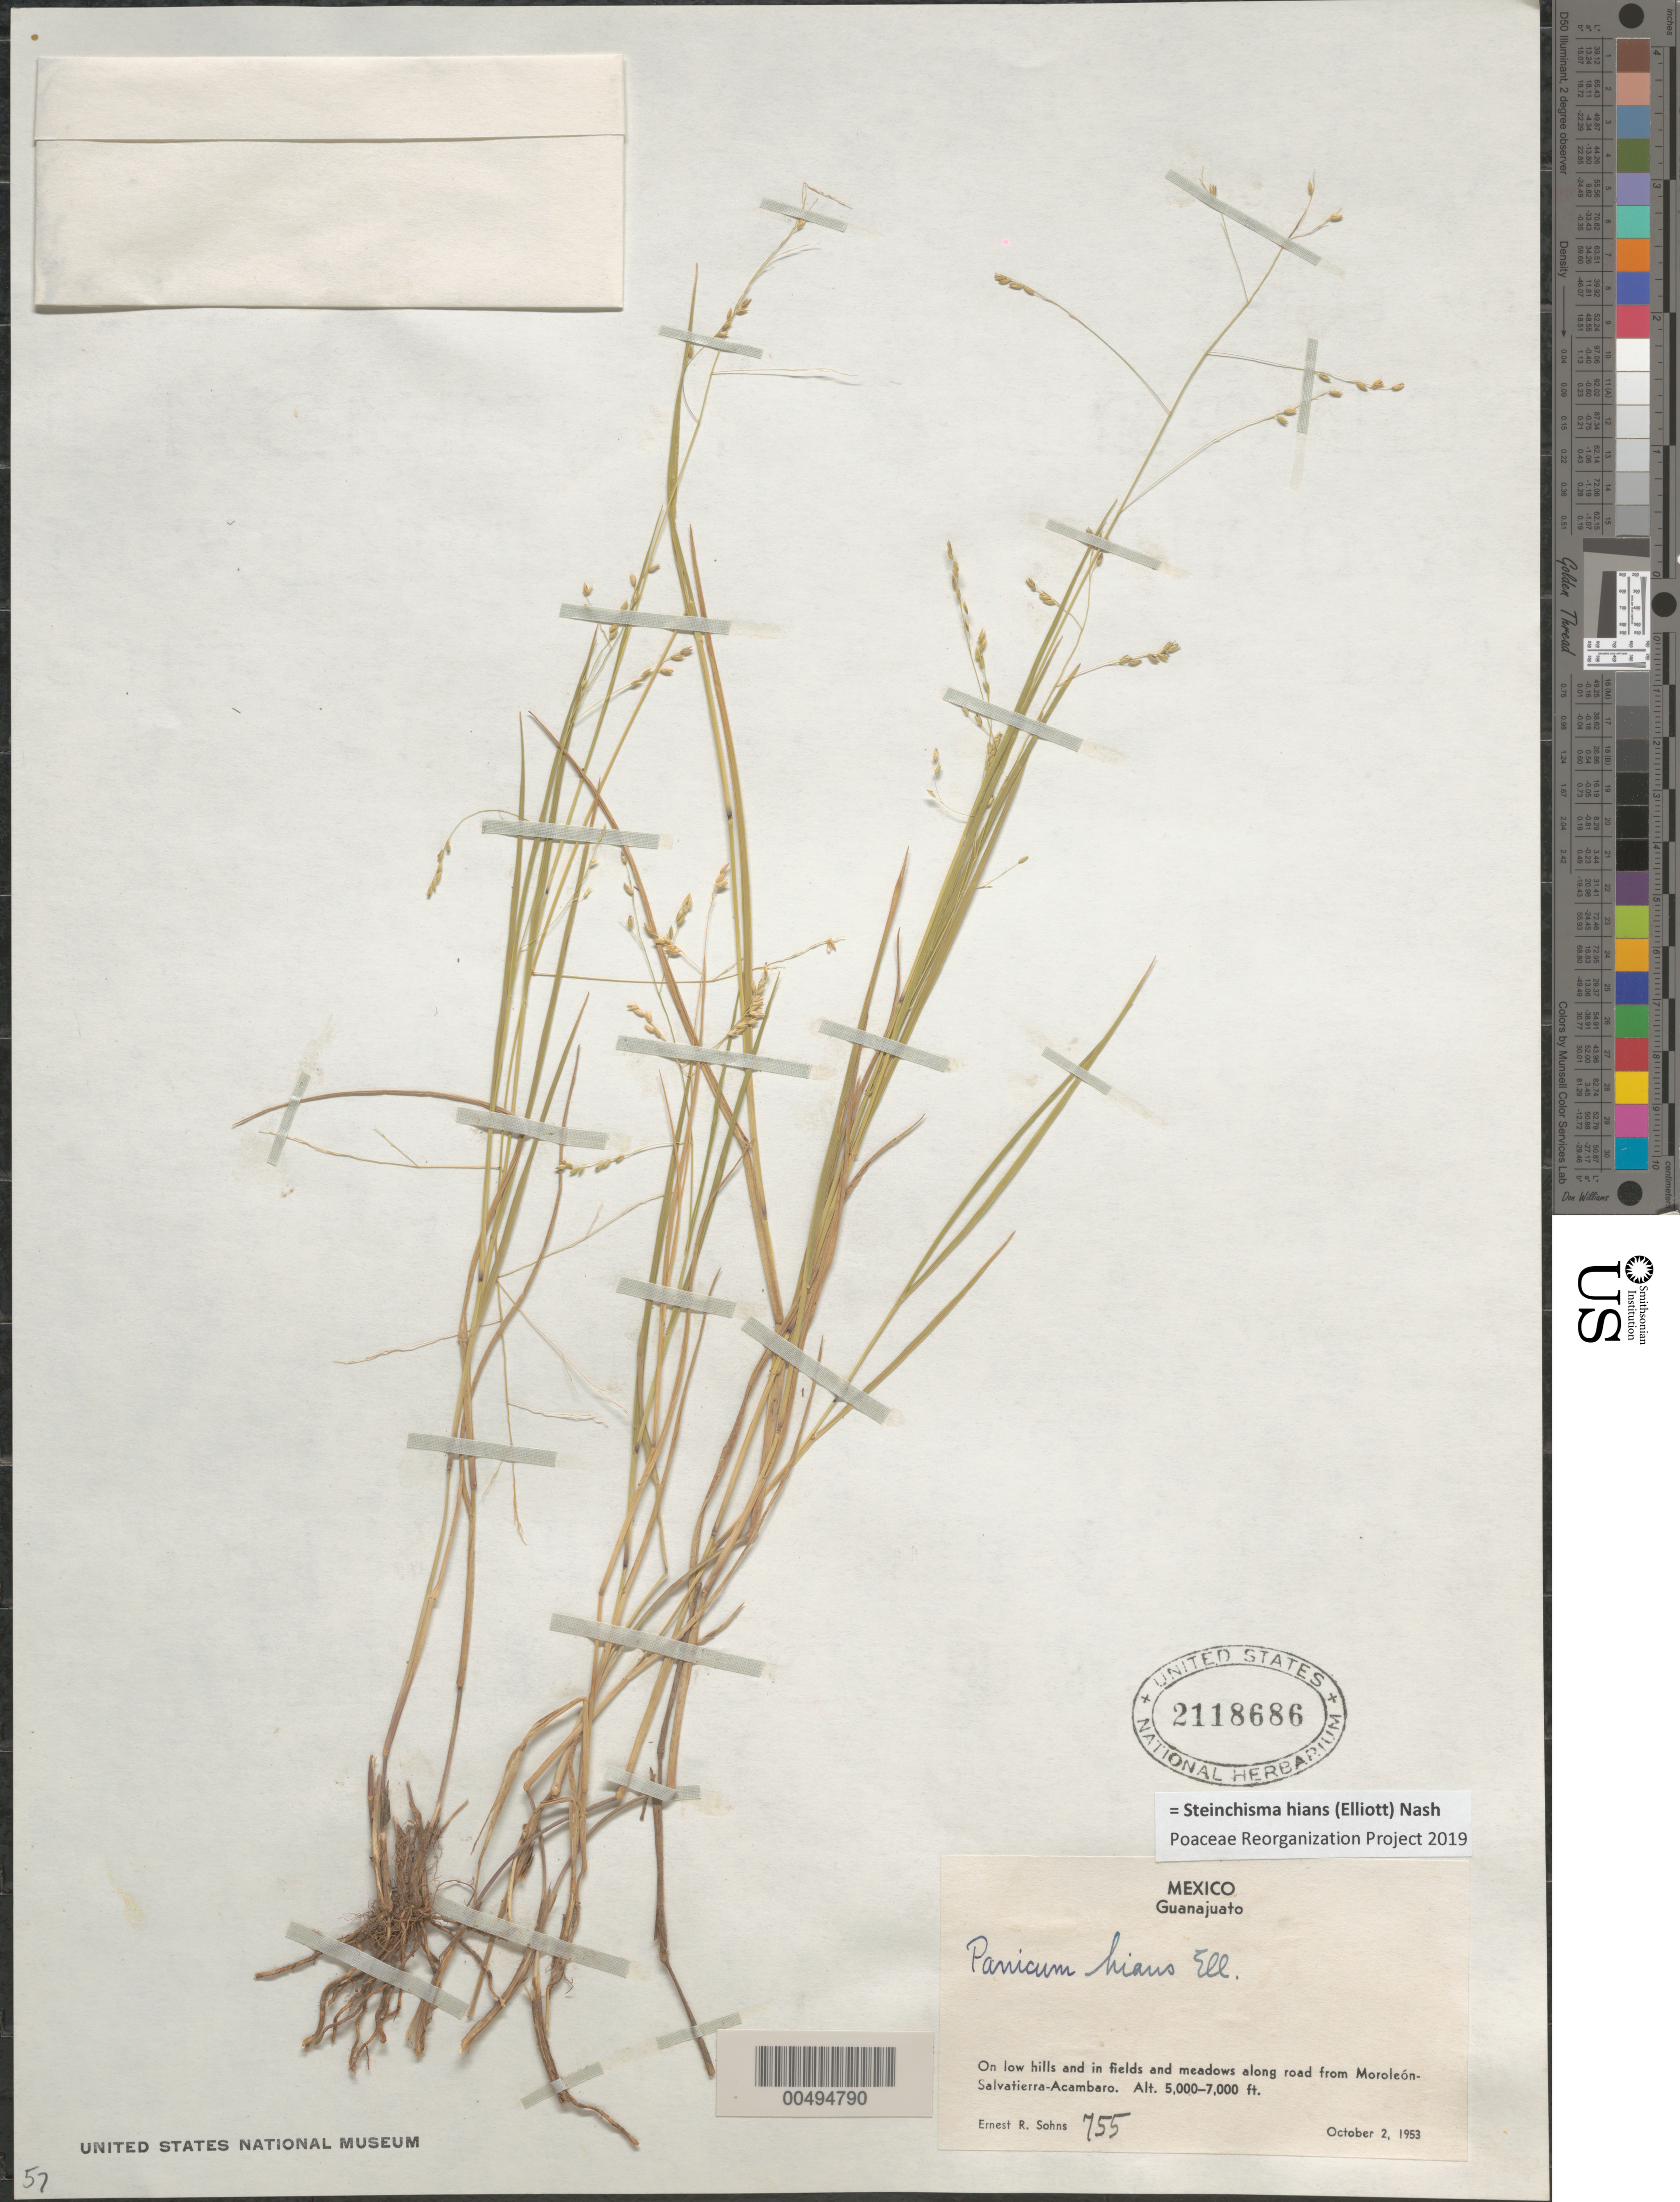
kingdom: Plantae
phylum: Tracheophyta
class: Liliopsida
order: Poales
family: Poaceae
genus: Panicum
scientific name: Panicum laxum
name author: Sw.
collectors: E. R. Sohns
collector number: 755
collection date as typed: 2 Oct 1953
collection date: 1953-10-02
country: Mexico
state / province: Guanajuato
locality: Along road from Moroleón - Salvatierra - Acambaro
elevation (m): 1524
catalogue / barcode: US 2118686